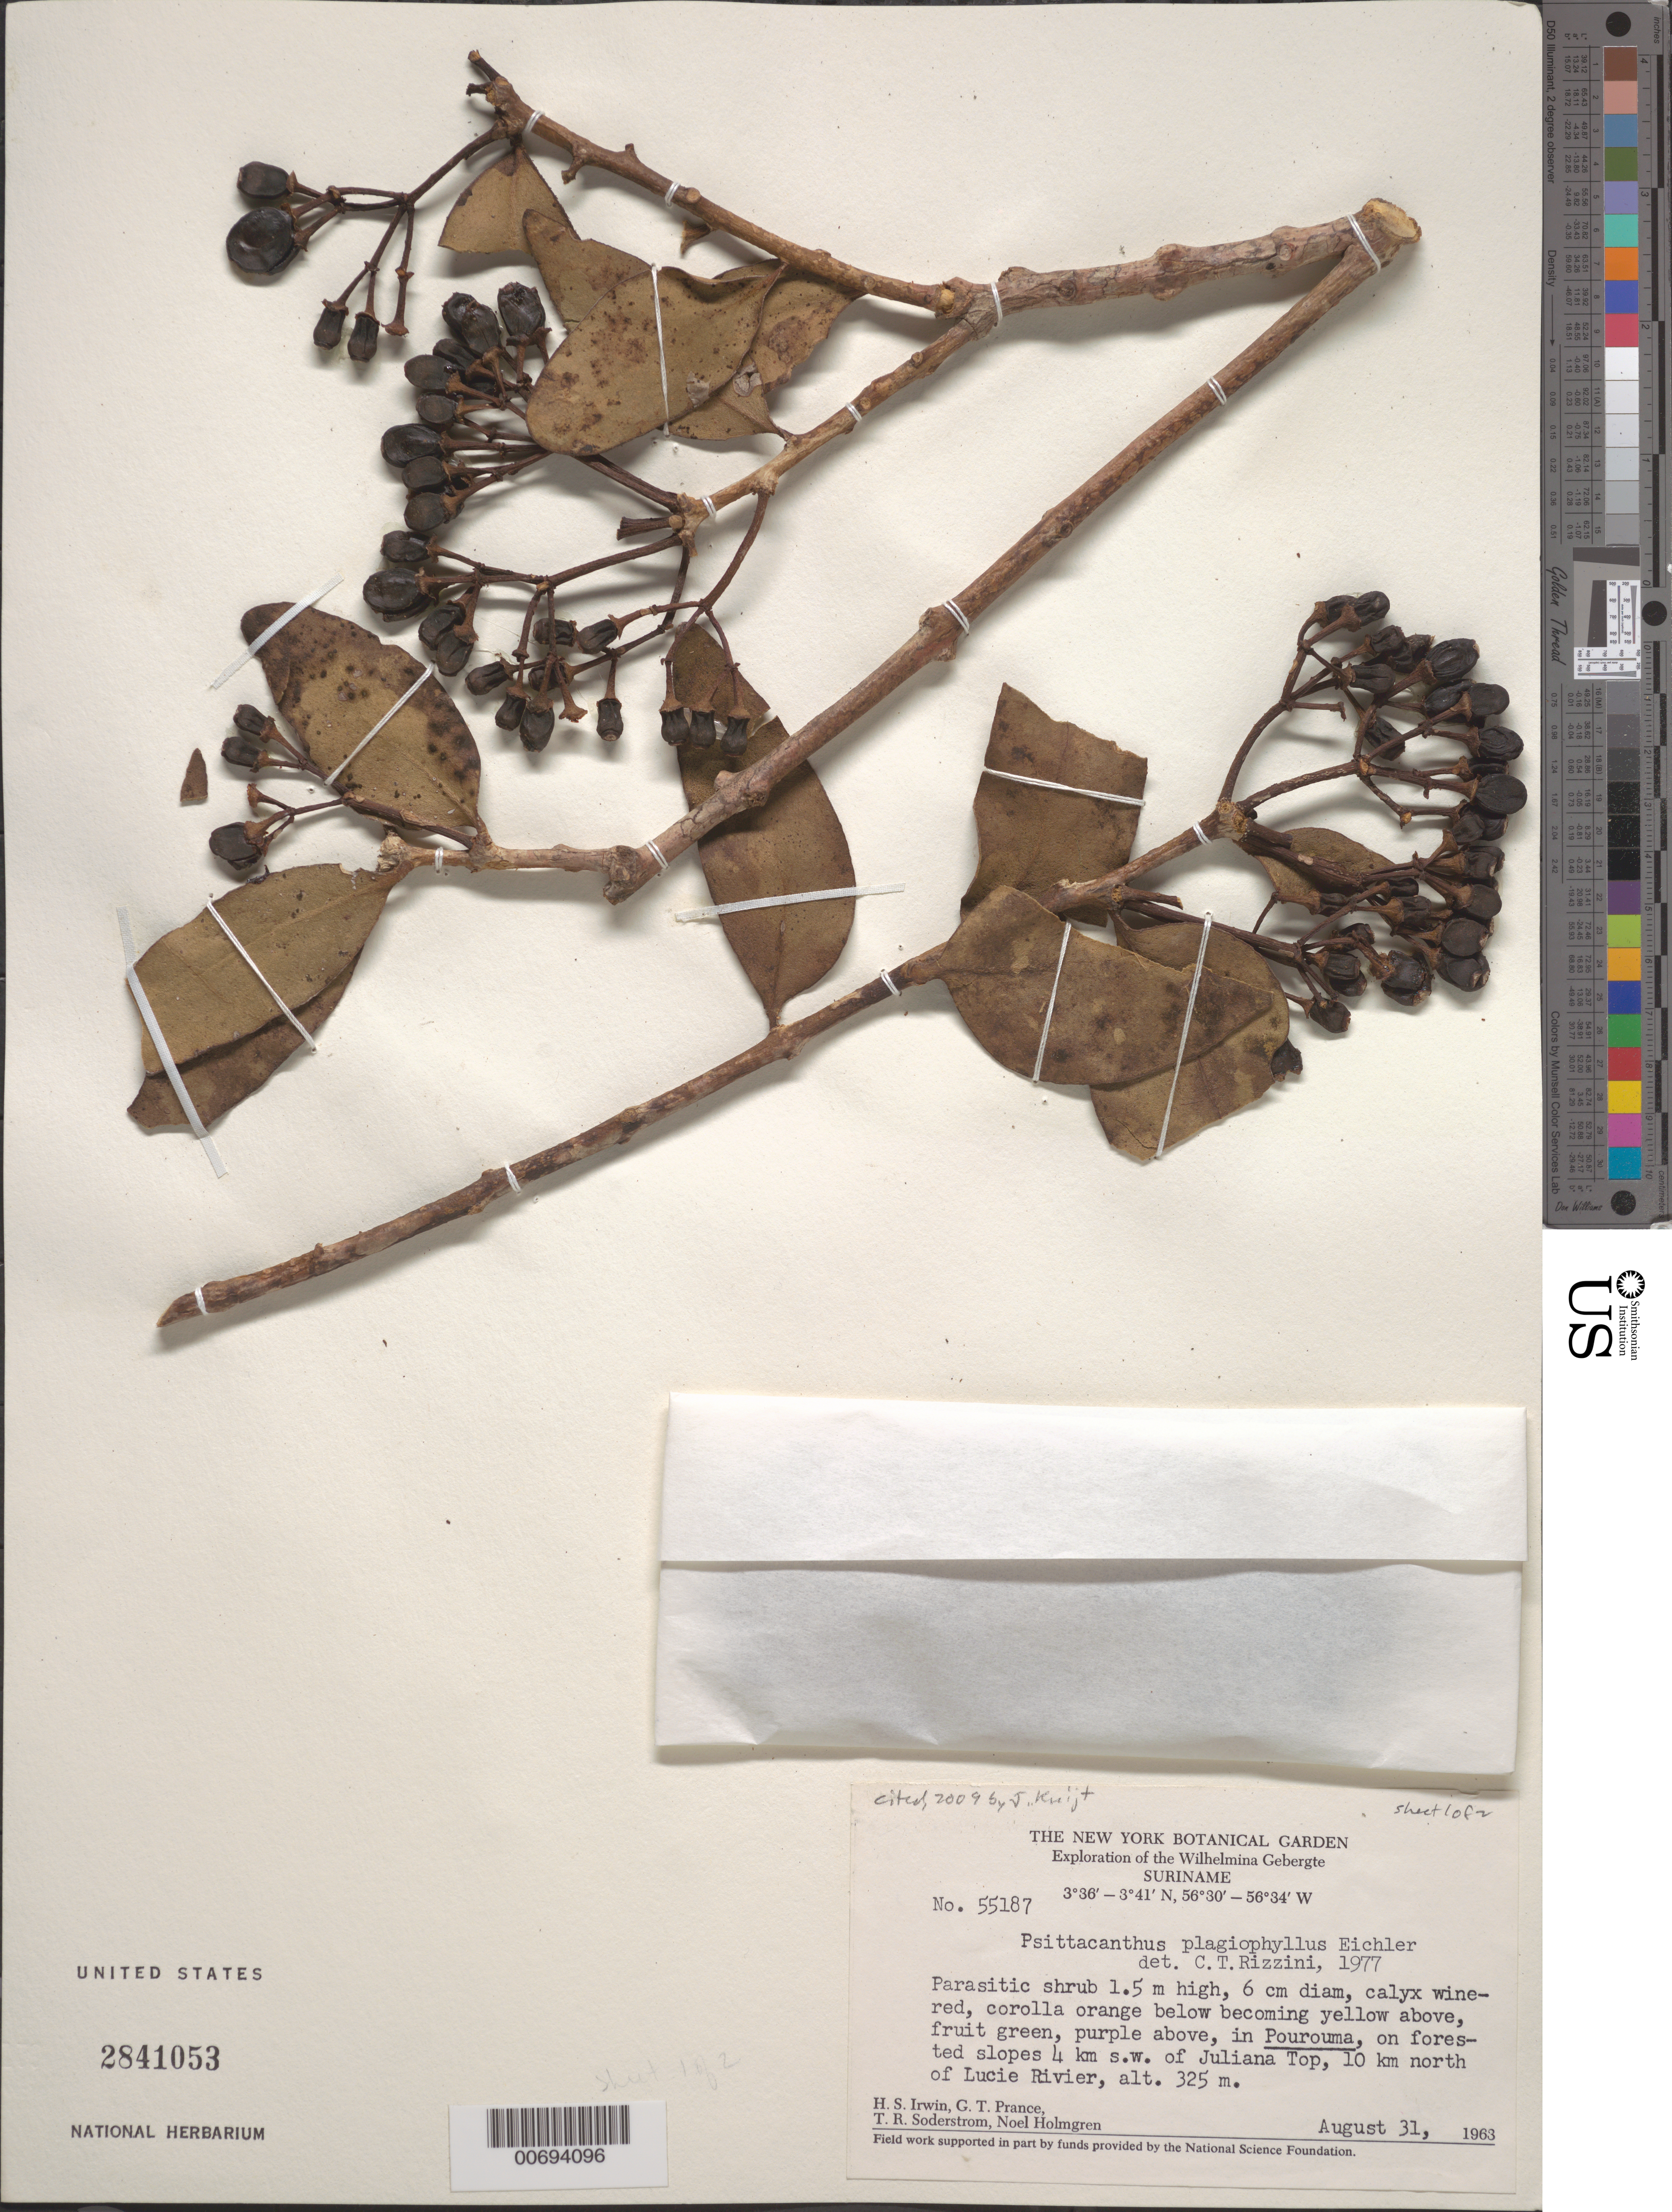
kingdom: Plantae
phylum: Tracheophyta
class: Magnoliopsida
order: Santalales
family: Loranthaceae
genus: Psittacanthus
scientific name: Psittacanthus plagiophyllus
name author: Eichler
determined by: Rizzini, Carlos T.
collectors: H. Irwin, G. T. Prance, T. R. Soderstrom & N. H. Holmgren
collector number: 55187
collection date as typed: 31-Aug-63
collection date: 1963-08-31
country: Suriname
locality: Juliana Top, 4 km SW of; 10 km N of Lucie River, Wilhelmina Gebergte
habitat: In Pourouma, on forested slopes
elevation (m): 325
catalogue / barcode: US 2841053